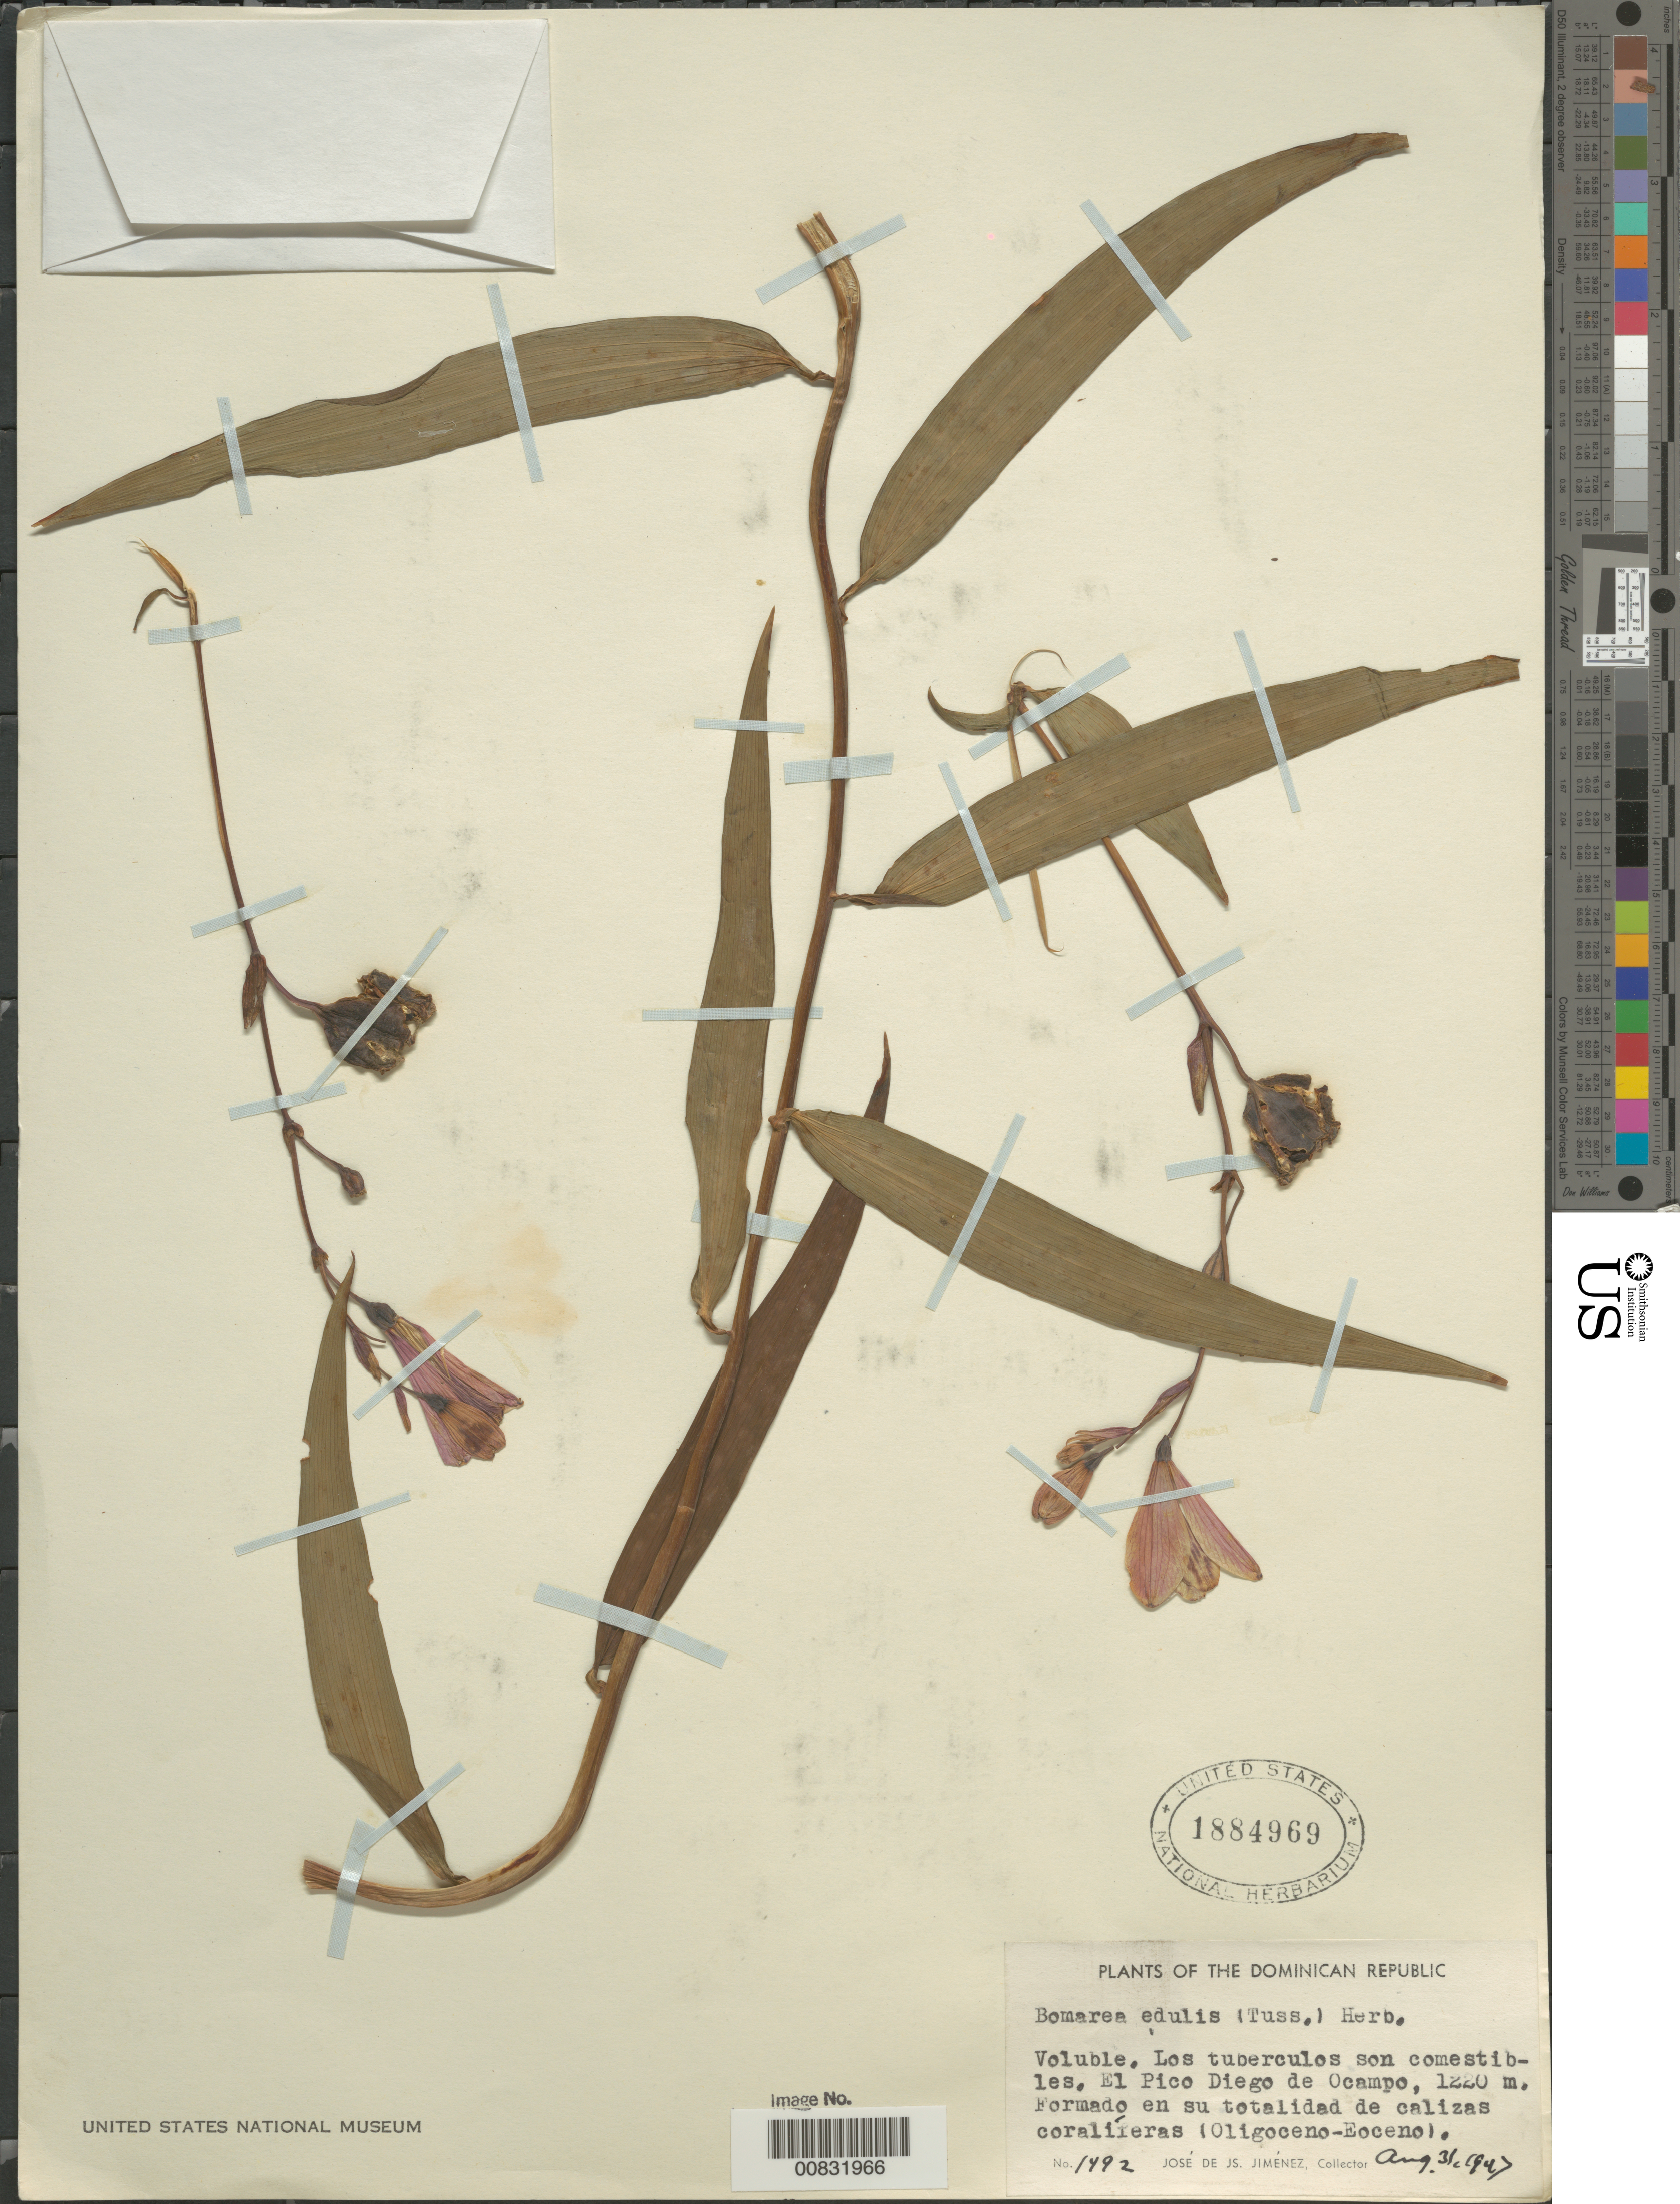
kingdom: Plantae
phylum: Tracheophyta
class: Liliopsida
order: Liliales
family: Alstroemeriaceae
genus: Bomarea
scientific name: Bomarea edulis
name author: (Tussac) Herb.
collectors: J. J. Jiménez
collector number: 1492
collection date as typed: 31 Aug 1947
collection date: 1947-08-31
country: Dominican Republic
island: Hispaniola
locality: El Pico Diego de Ocampo.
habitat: Formado en su totalidad de calizas coralíferas (Oligoceno-Eoceno)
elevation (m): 1220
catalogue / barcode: US 1884969